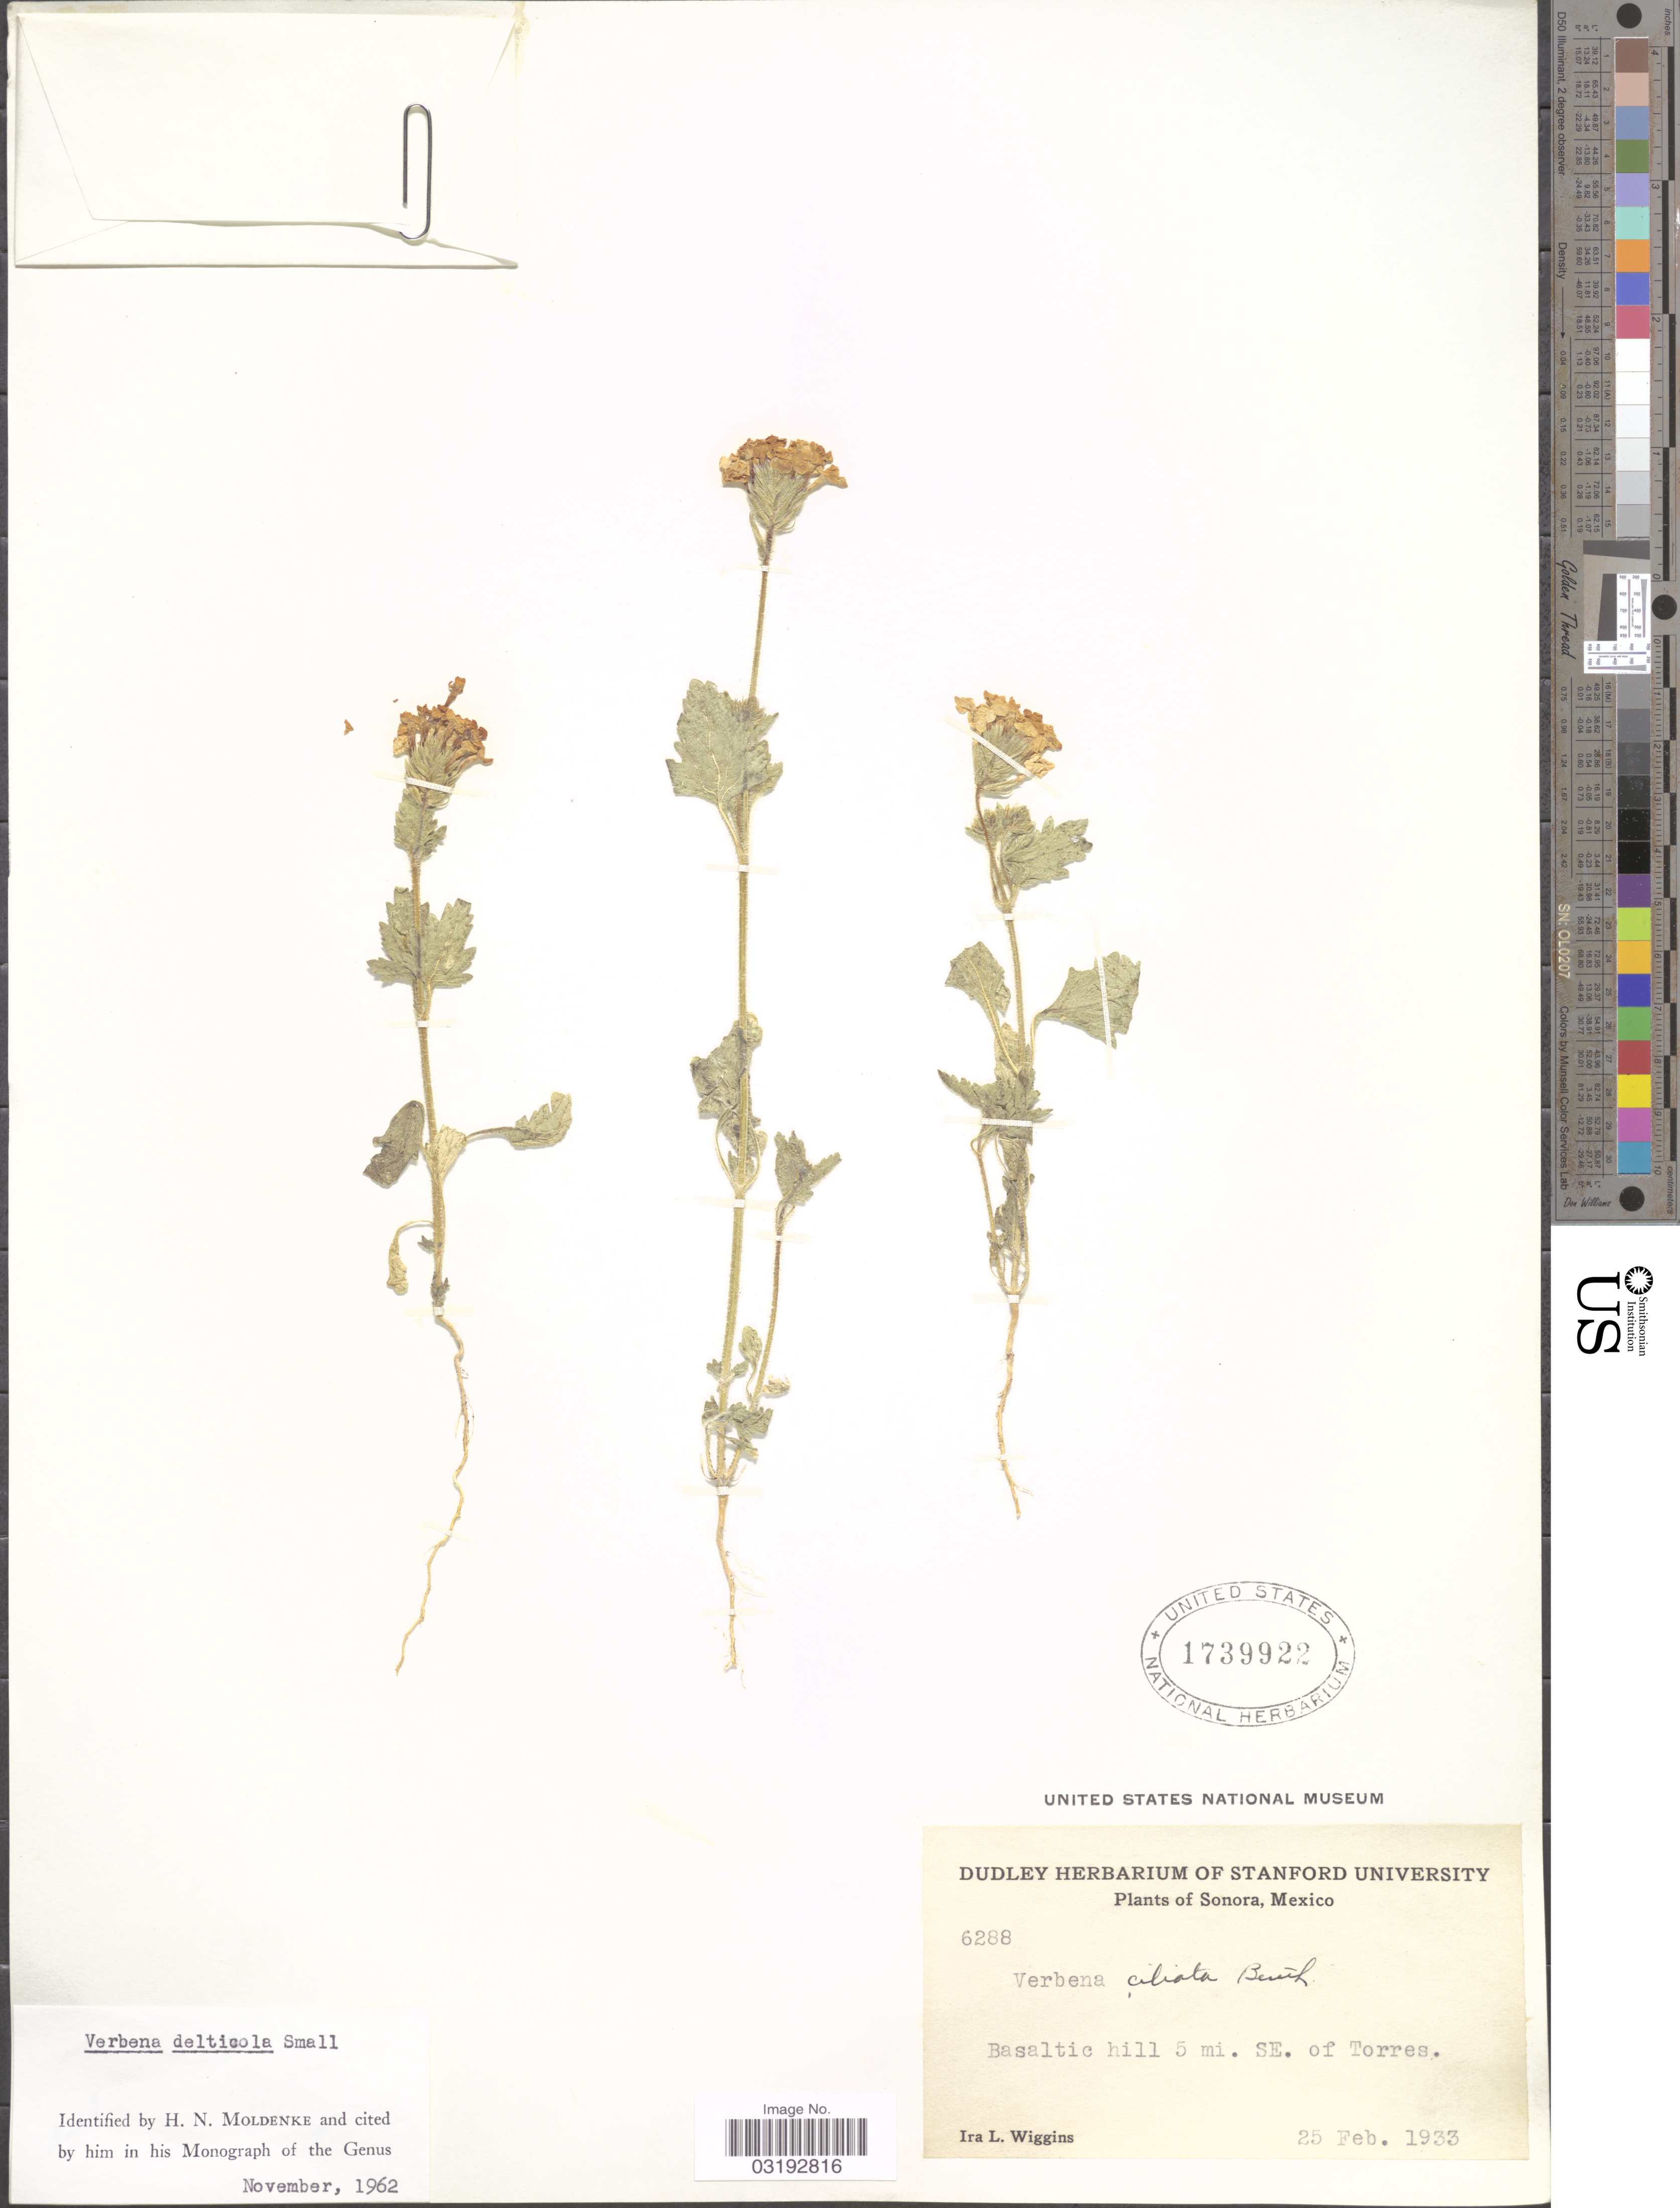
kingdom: Plantae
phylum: Tracheophyta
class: Magnoliopsida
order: Lamiales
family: Verbenaceae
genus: Verbena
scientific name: Verbena delticola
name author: Small ex Perry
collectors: I. L. Wiggins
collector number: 6288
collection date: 1933-02-25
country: Mexico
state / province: Sonora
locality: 5 mi. SE. of Torres.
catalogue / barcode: US 1739922